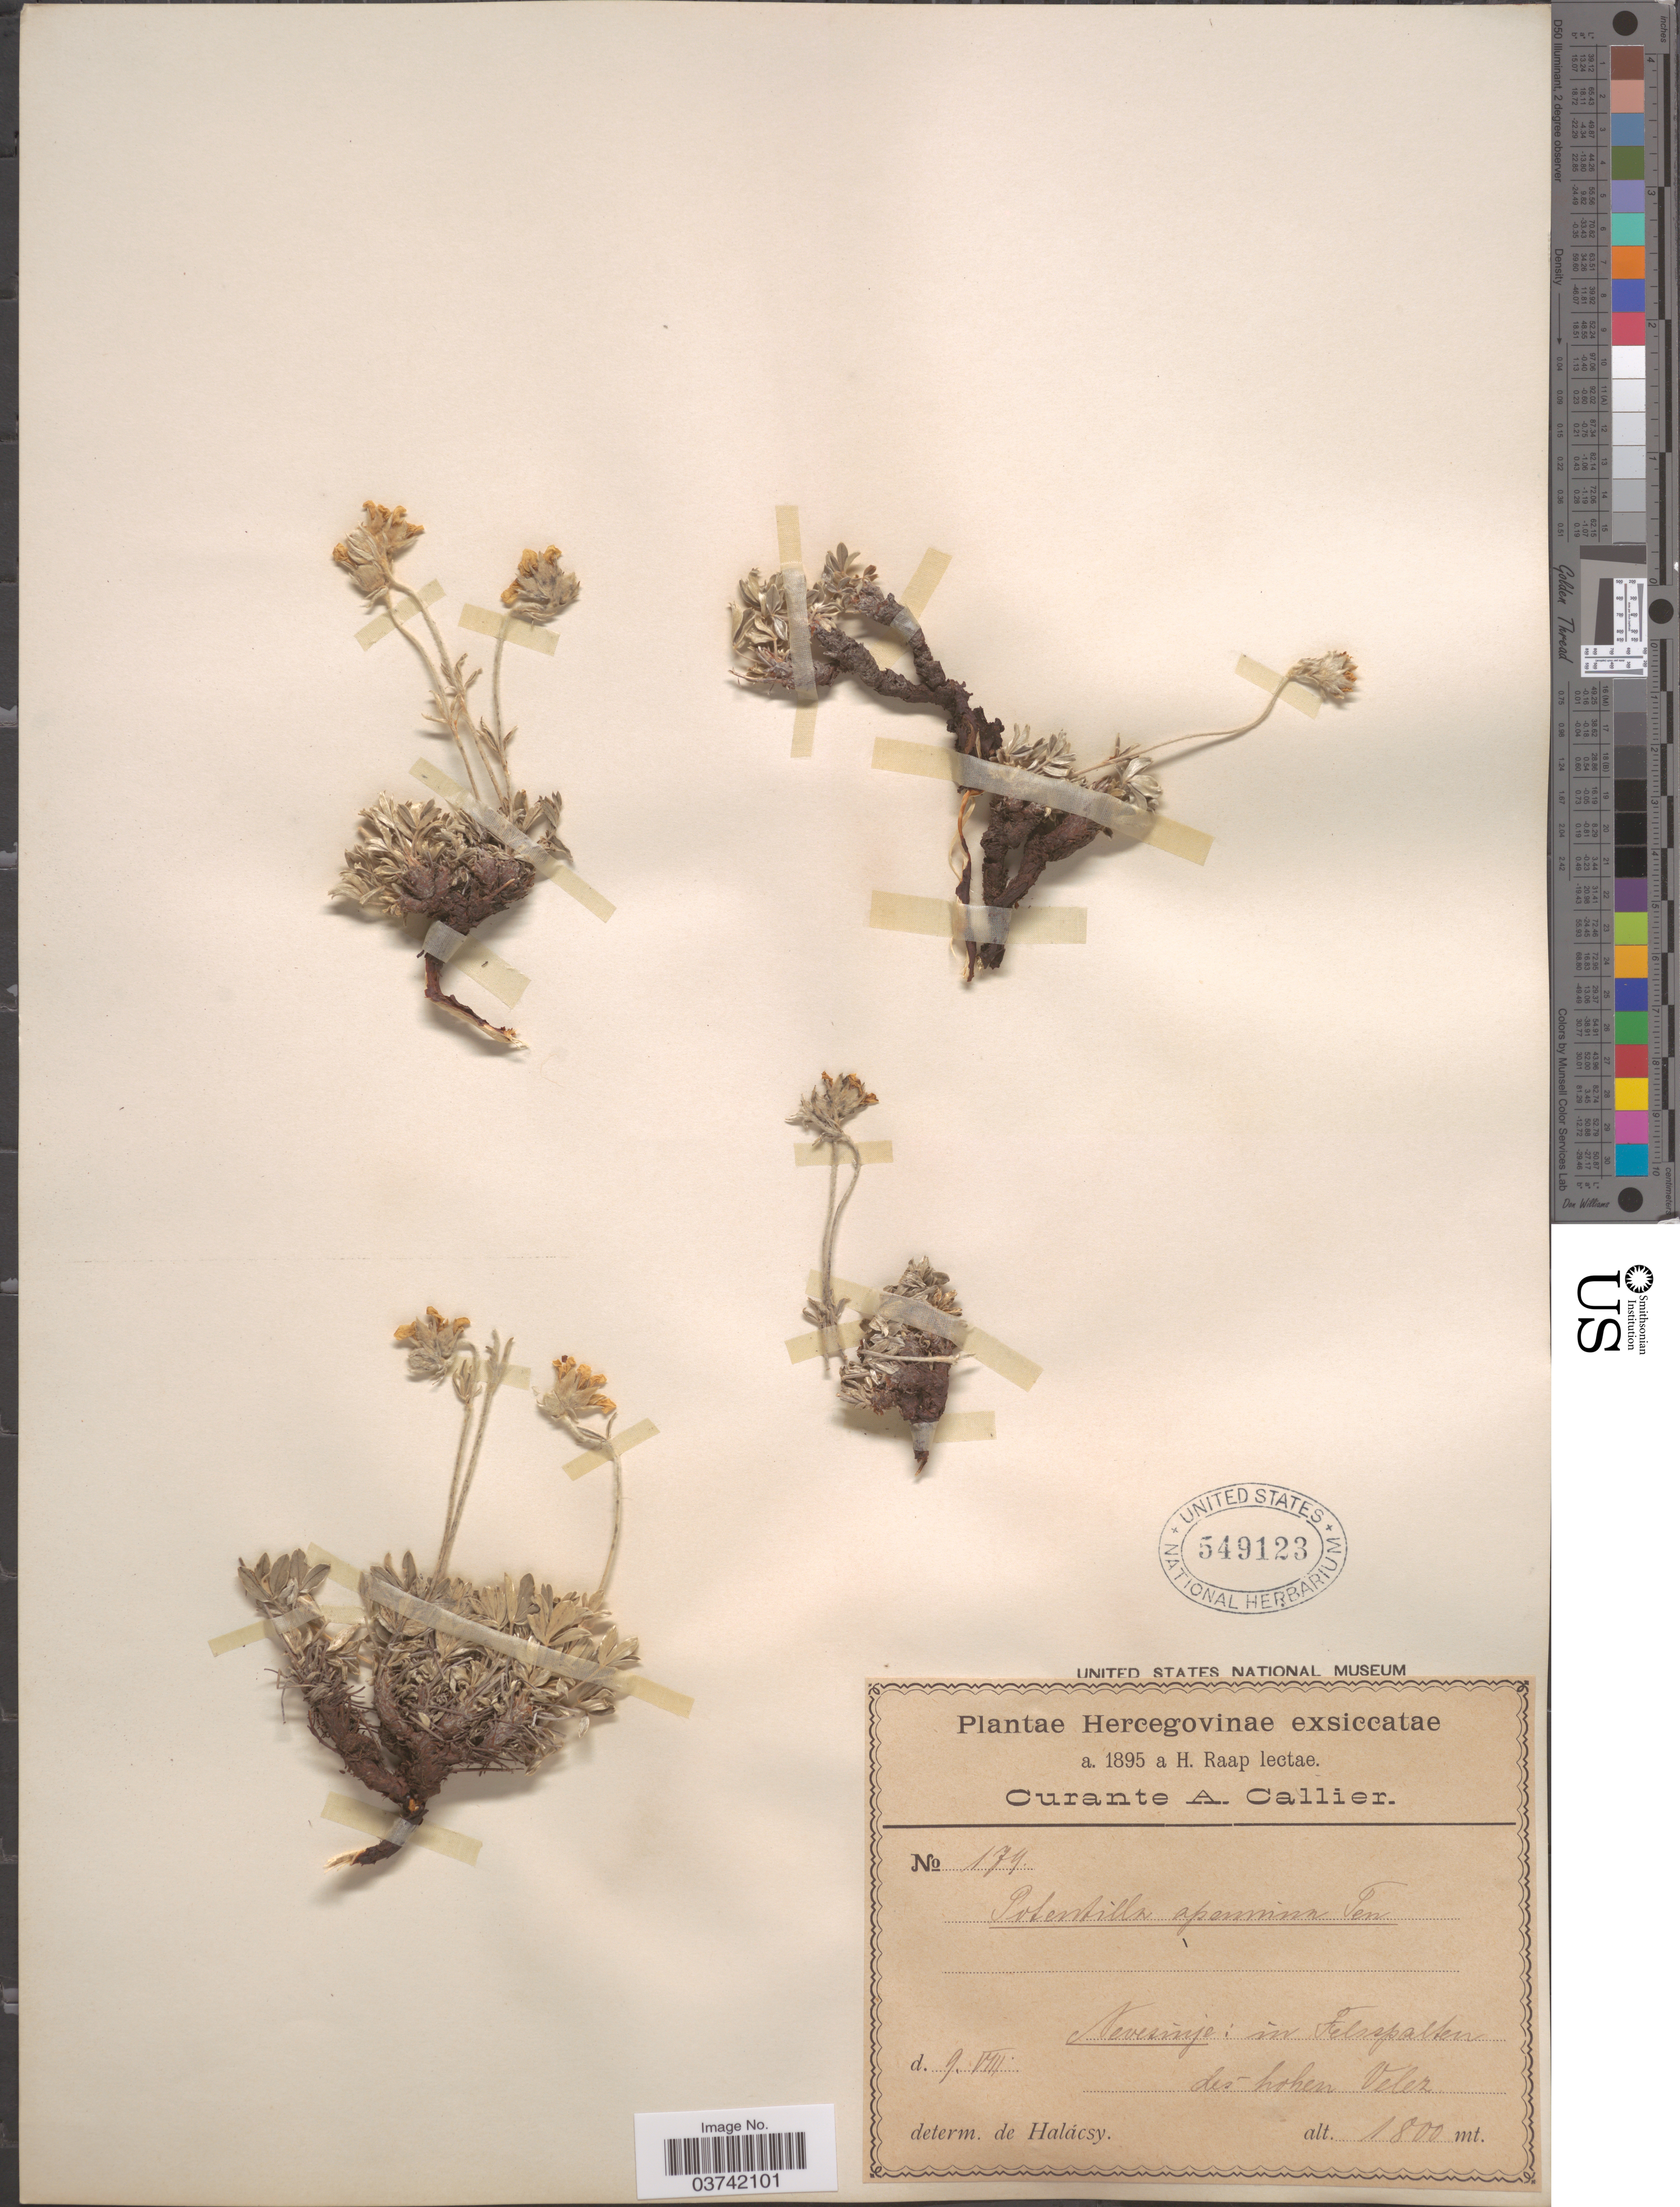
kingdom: Plantae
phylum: Tracheophyta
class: Magnoliopsida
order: Rosales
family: Rosaceae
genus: Potentilla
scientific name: Potentilla apennina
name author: Ten.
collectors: H. Raap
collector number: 174*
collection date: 1895-08-09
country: Bosnia and Herzegovina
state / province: Srpska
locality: Hercegovinae. Nevesinje: in Felsspalten des hohen Velez. [interpreted]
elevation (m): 1800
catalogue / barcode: US 549123